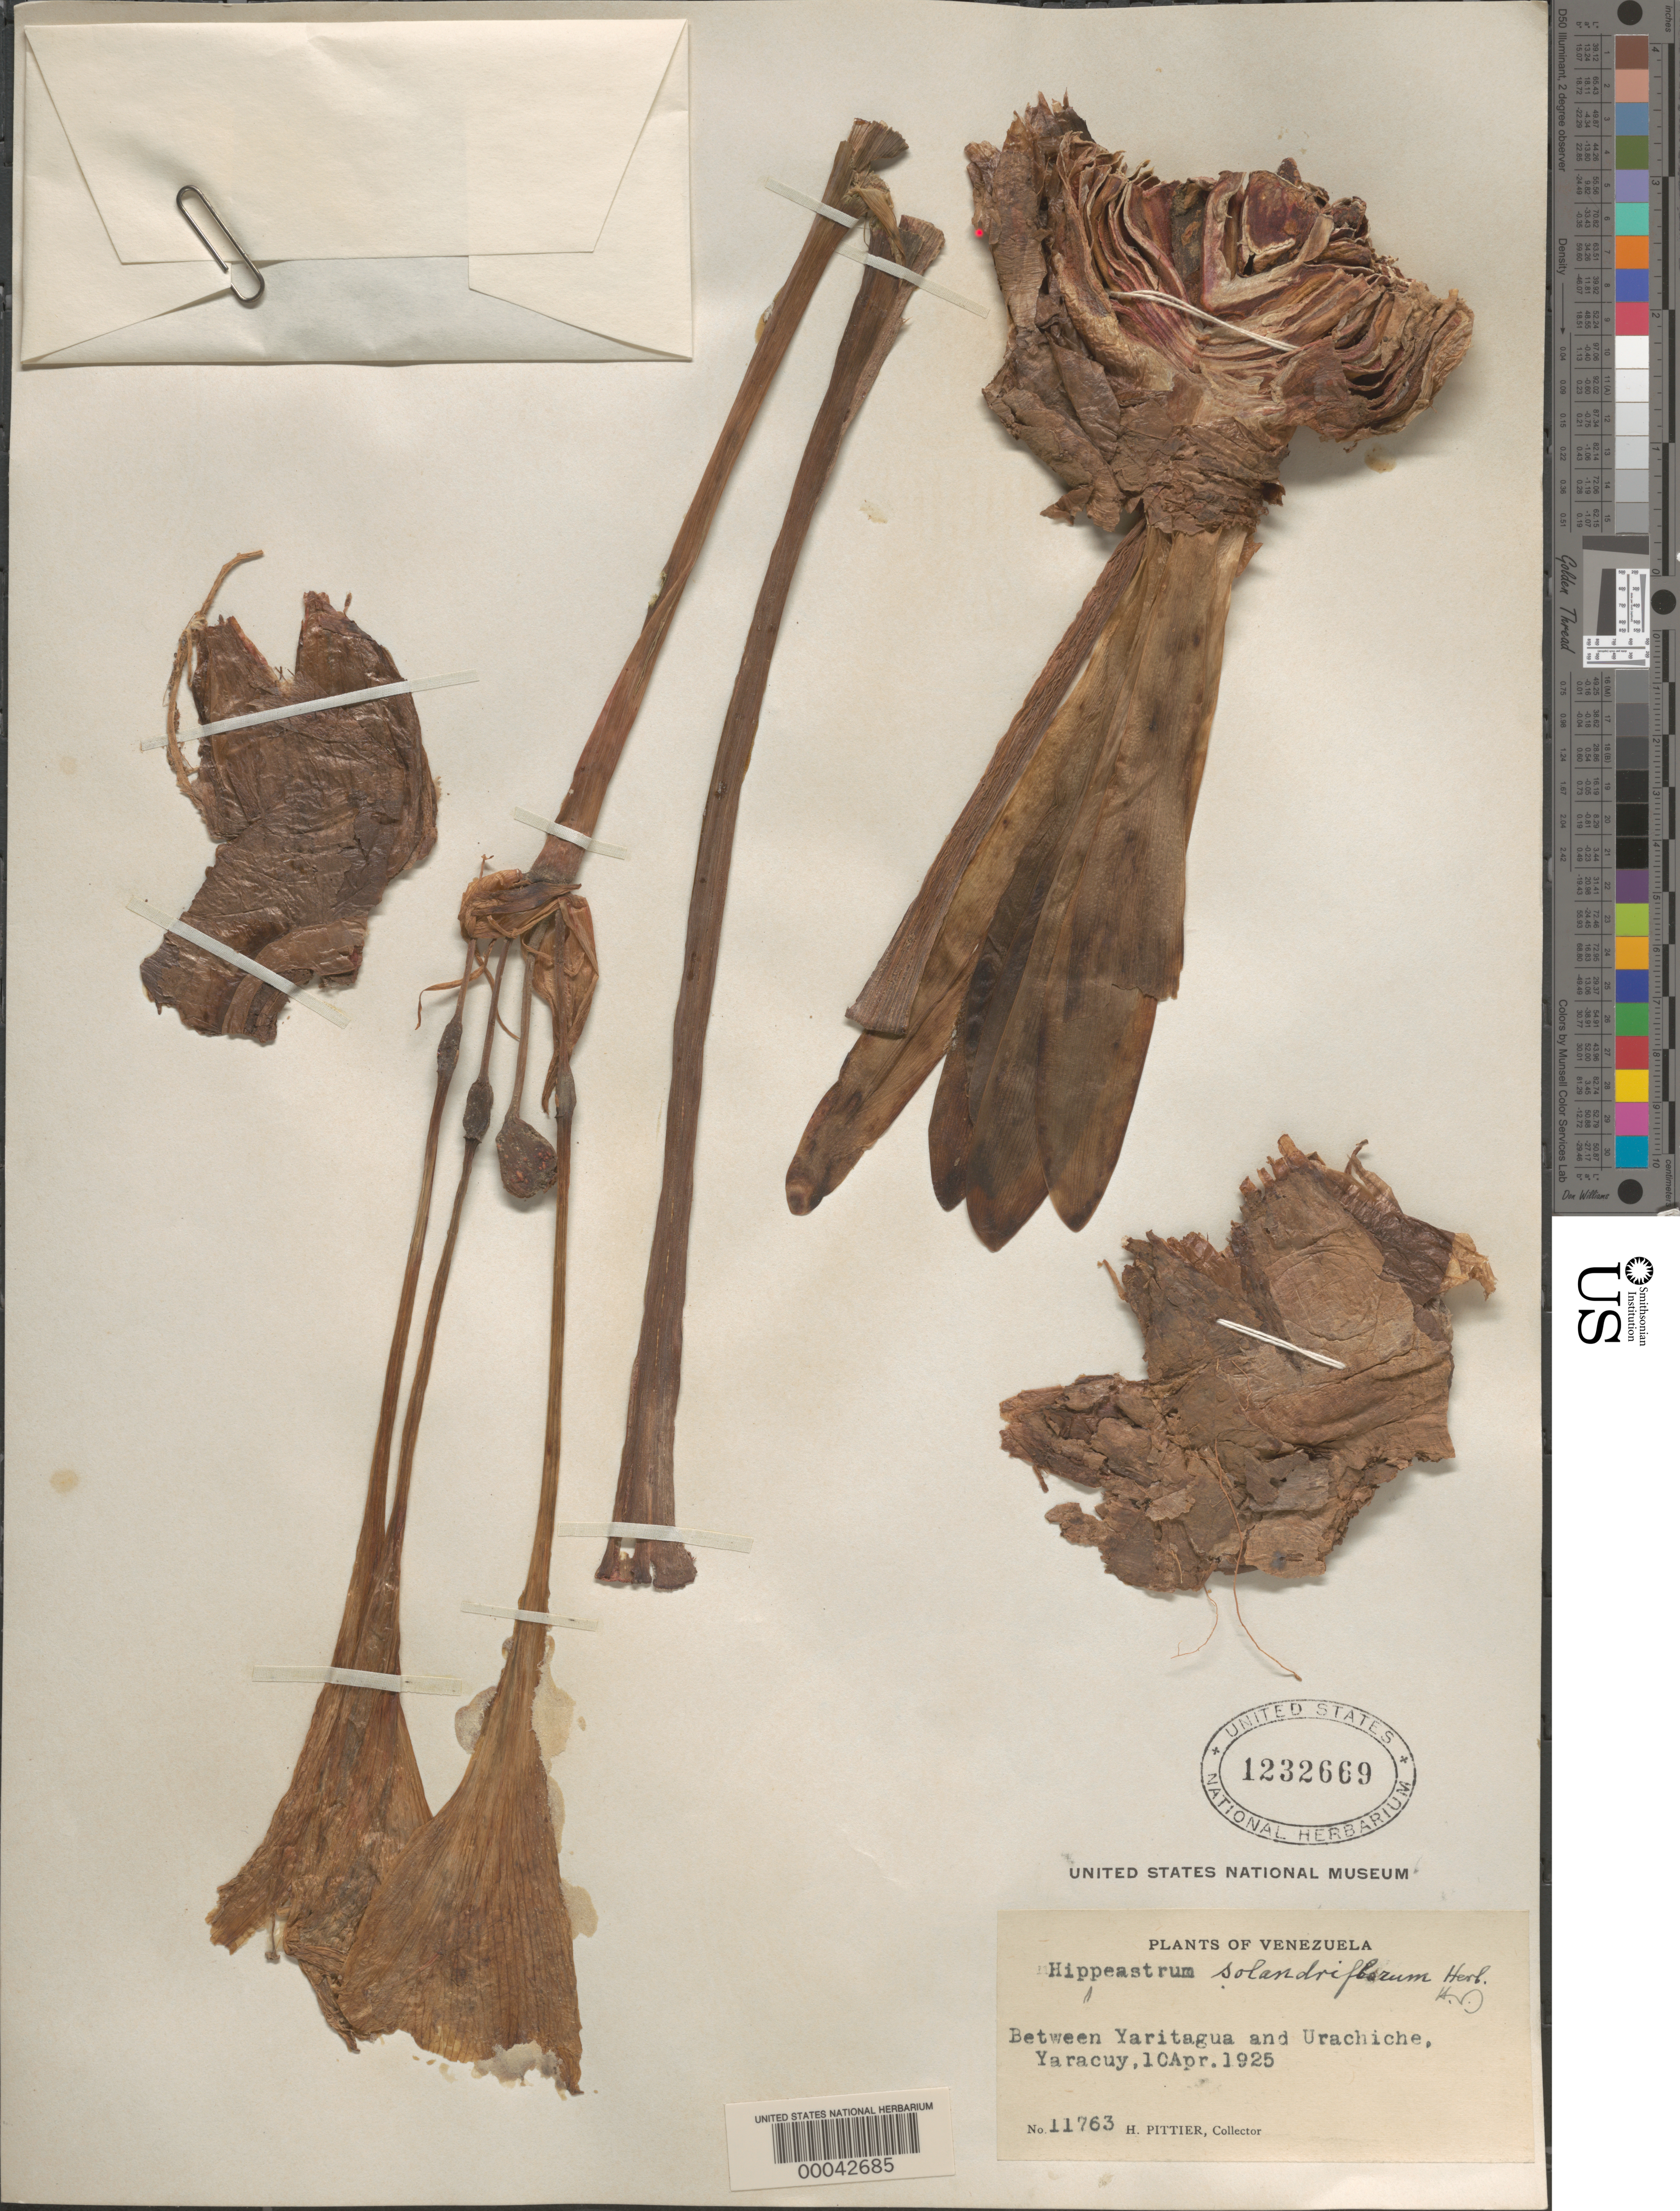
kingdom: Plantae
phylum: Tracheophyta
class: Liliopsida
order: Asparagales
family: Amaryllidaceae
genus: Hippeastrum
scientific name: Hippeastrum solandriflorum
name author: (Lindl.) Herb.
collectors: H. F. Pittier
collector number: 11763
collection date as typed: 10 Apr 1925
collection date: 1925-04-10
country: Venezuela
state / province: Yaracuy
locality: Between yaritagua and urachiche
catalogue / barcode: US 1232669